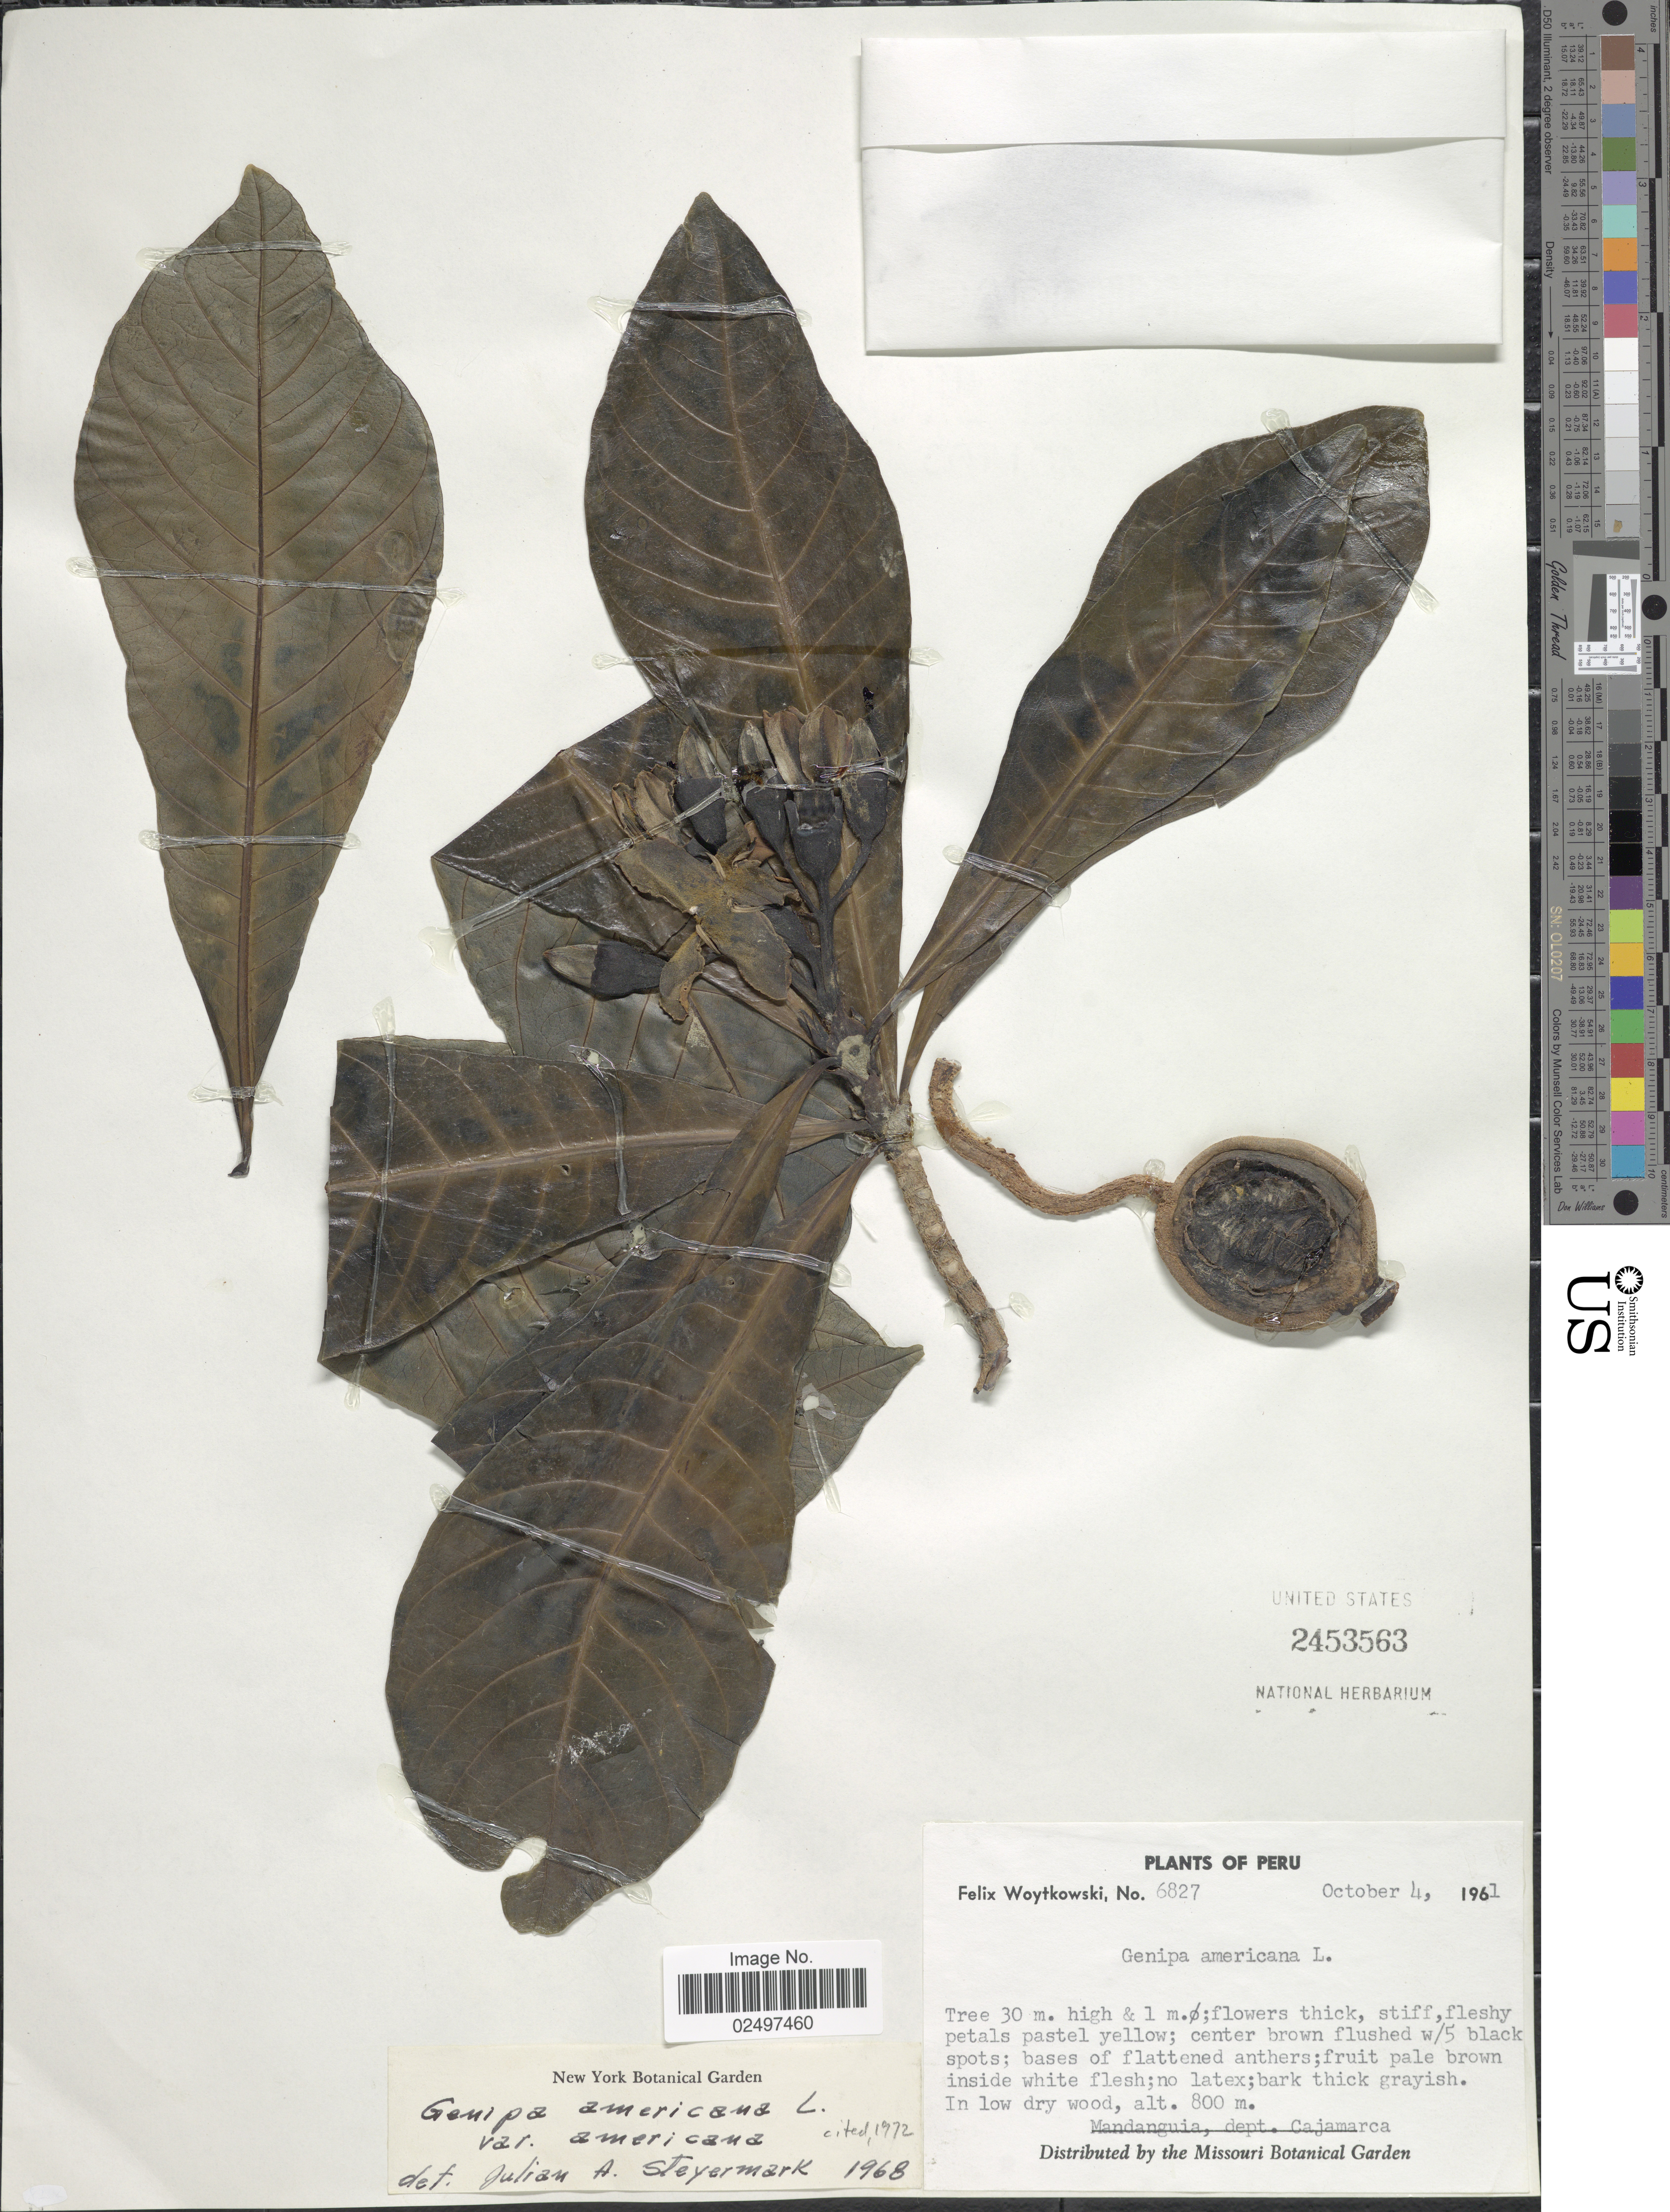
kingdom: Plantae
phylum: Tracheophyta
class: Magnoliopsida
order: Gentianales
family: Rubiaceae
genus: Genipa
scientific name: Genipa americana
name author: L.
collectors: F. Woytkowski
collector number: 6827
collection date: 1961-10-04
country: Peru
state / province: Cajamarca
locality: Mandanguia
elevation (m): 800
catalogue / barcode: US 2453563